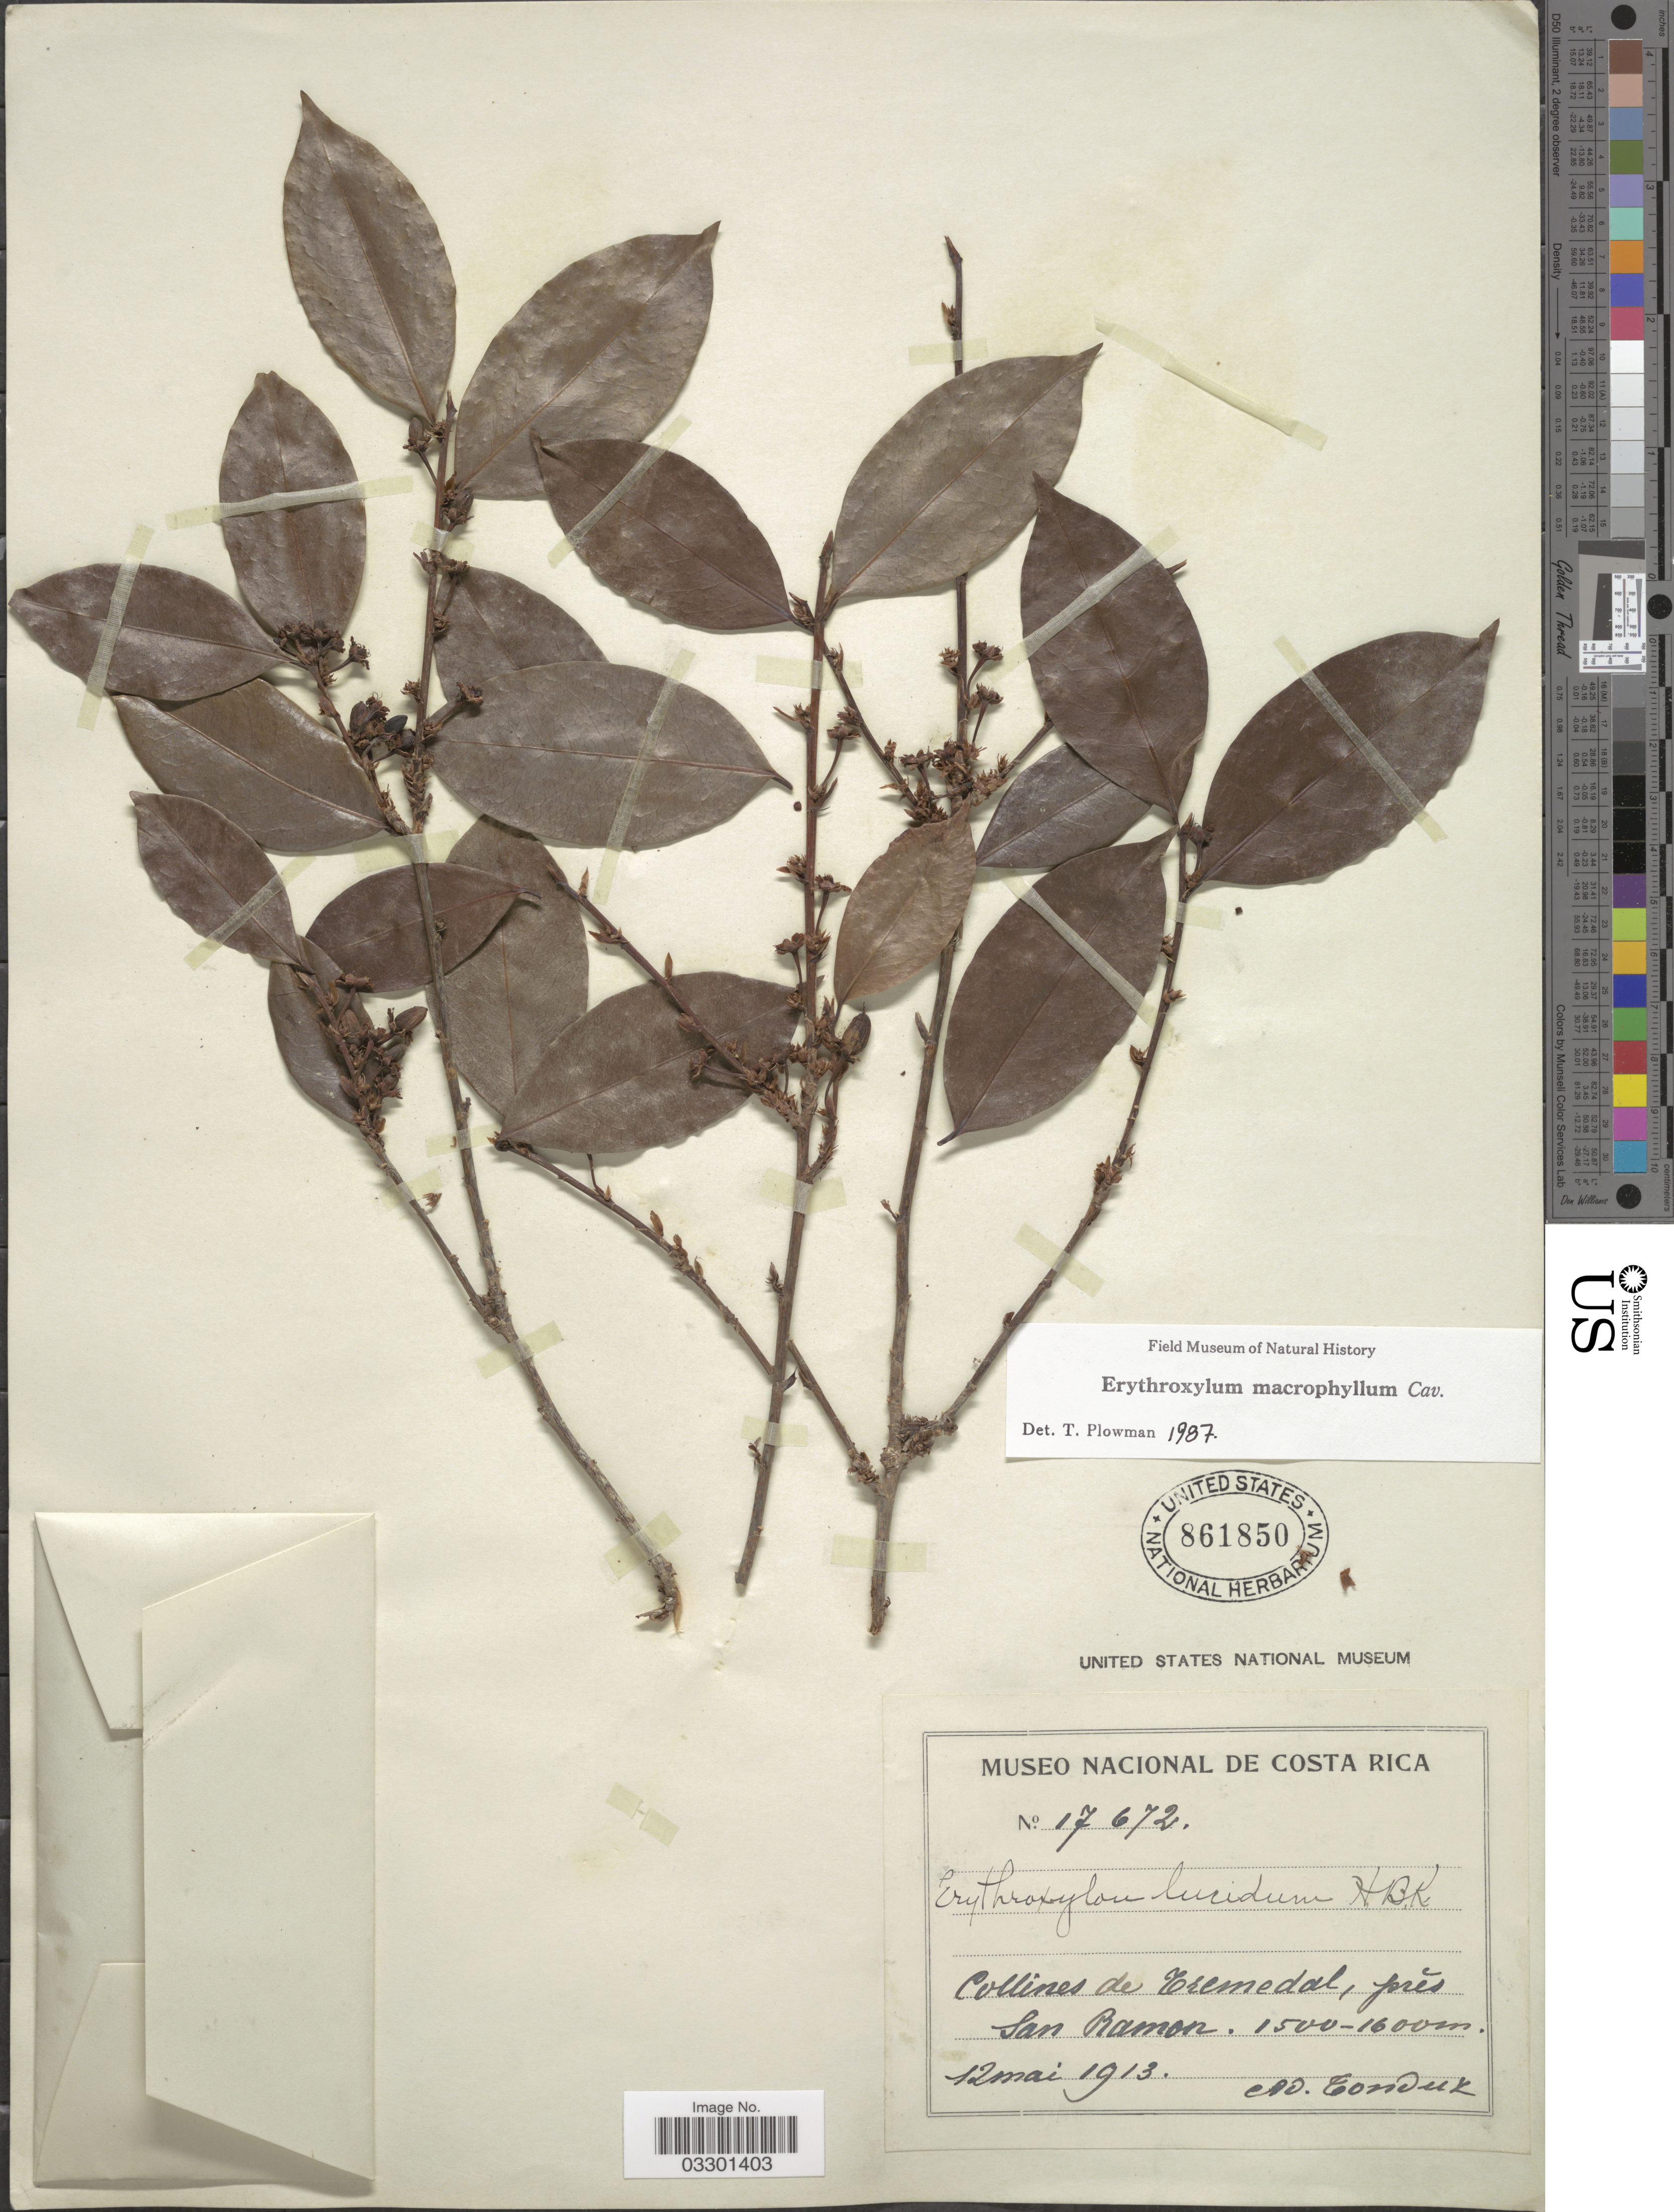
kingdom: Plantae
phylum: Tracheophyta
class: Magnoliopsida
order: Malpighiales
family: Erythroxylaceae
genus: Erythroxylum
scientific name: Erythroxylum macrophyllum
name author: Cav.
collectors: A. Tonduz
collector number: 17672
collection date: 1913-05-12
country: Costa Rica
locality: Collines de Cremedal, près San Ramon.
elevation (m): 1500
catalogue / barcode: US 861850